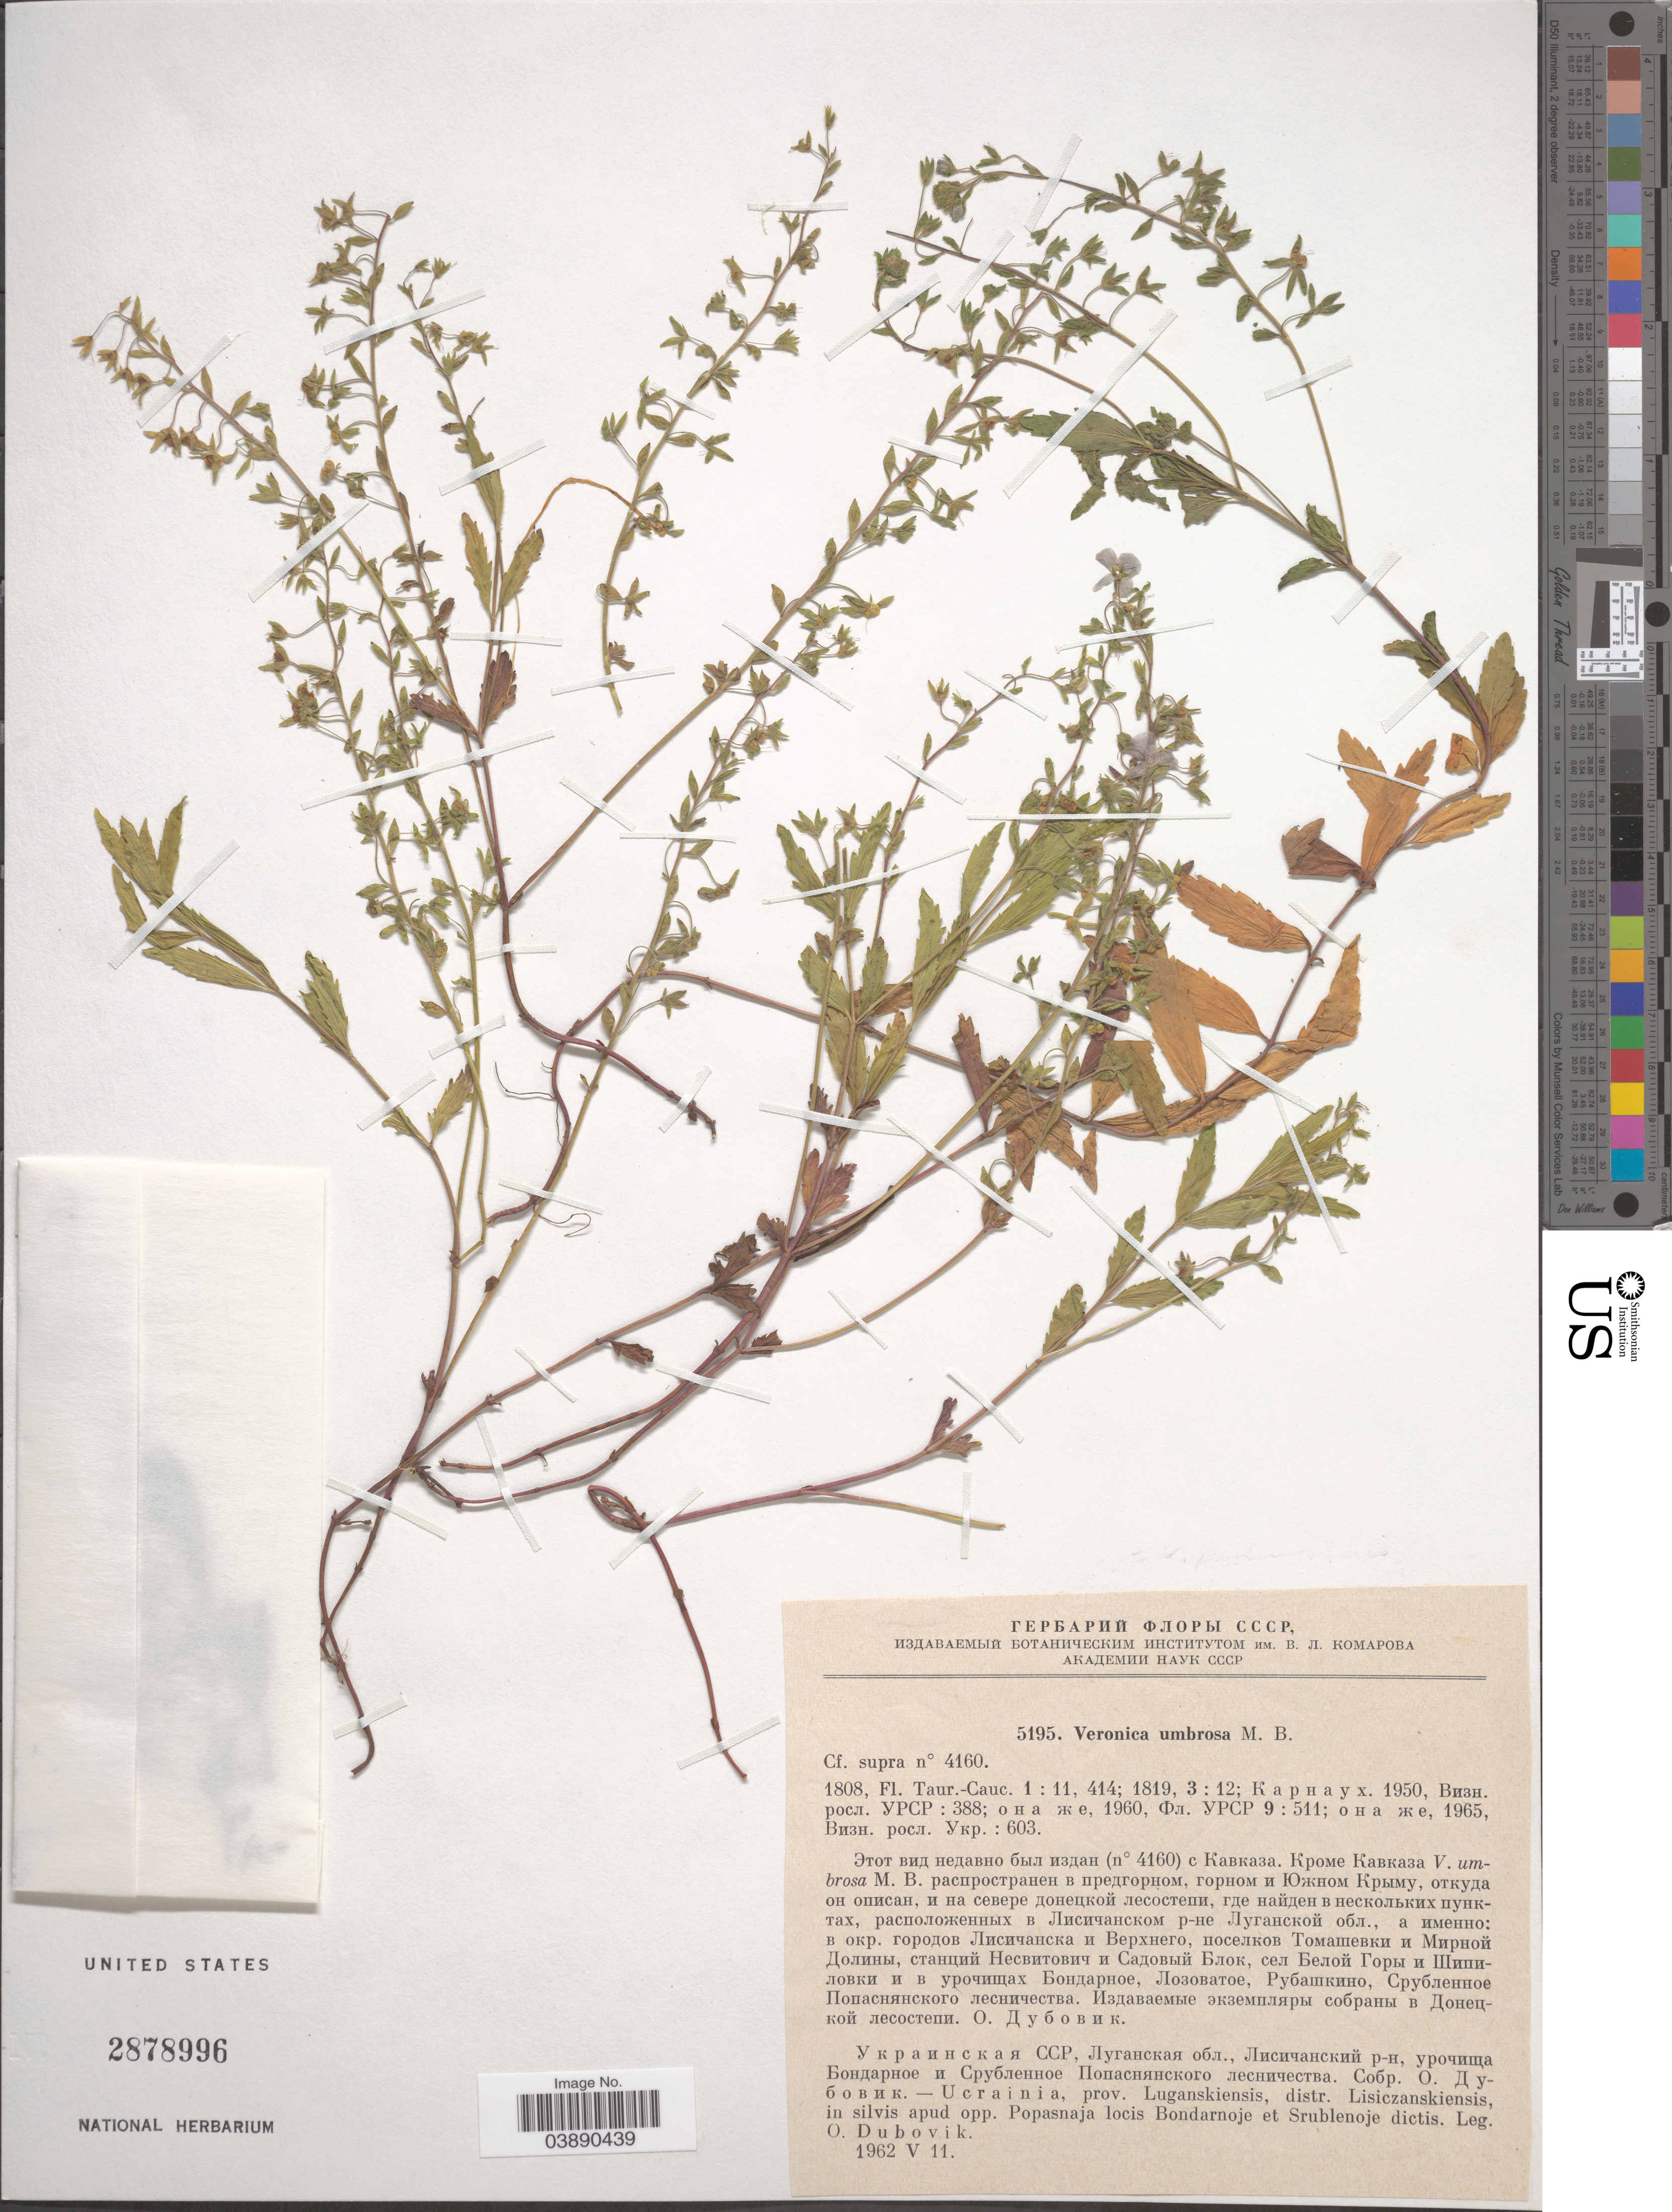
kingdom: Plantae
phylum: Tracheophyta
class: Magnoliopsida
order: Lamiales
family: Plantaginaceae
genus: Veronica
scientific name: Veronica umbrosa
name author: M. Bieb.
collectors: O. Dubovik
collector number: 5195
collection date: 1962-05-11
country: Ukraine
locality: Ucrainia, prov. Luganskiensis, distr. Lisiczanskiensis, in silvis apud opp. Popasnaja locis Bondarnoje et Srublenoje dictis.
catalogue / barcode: US 2878996